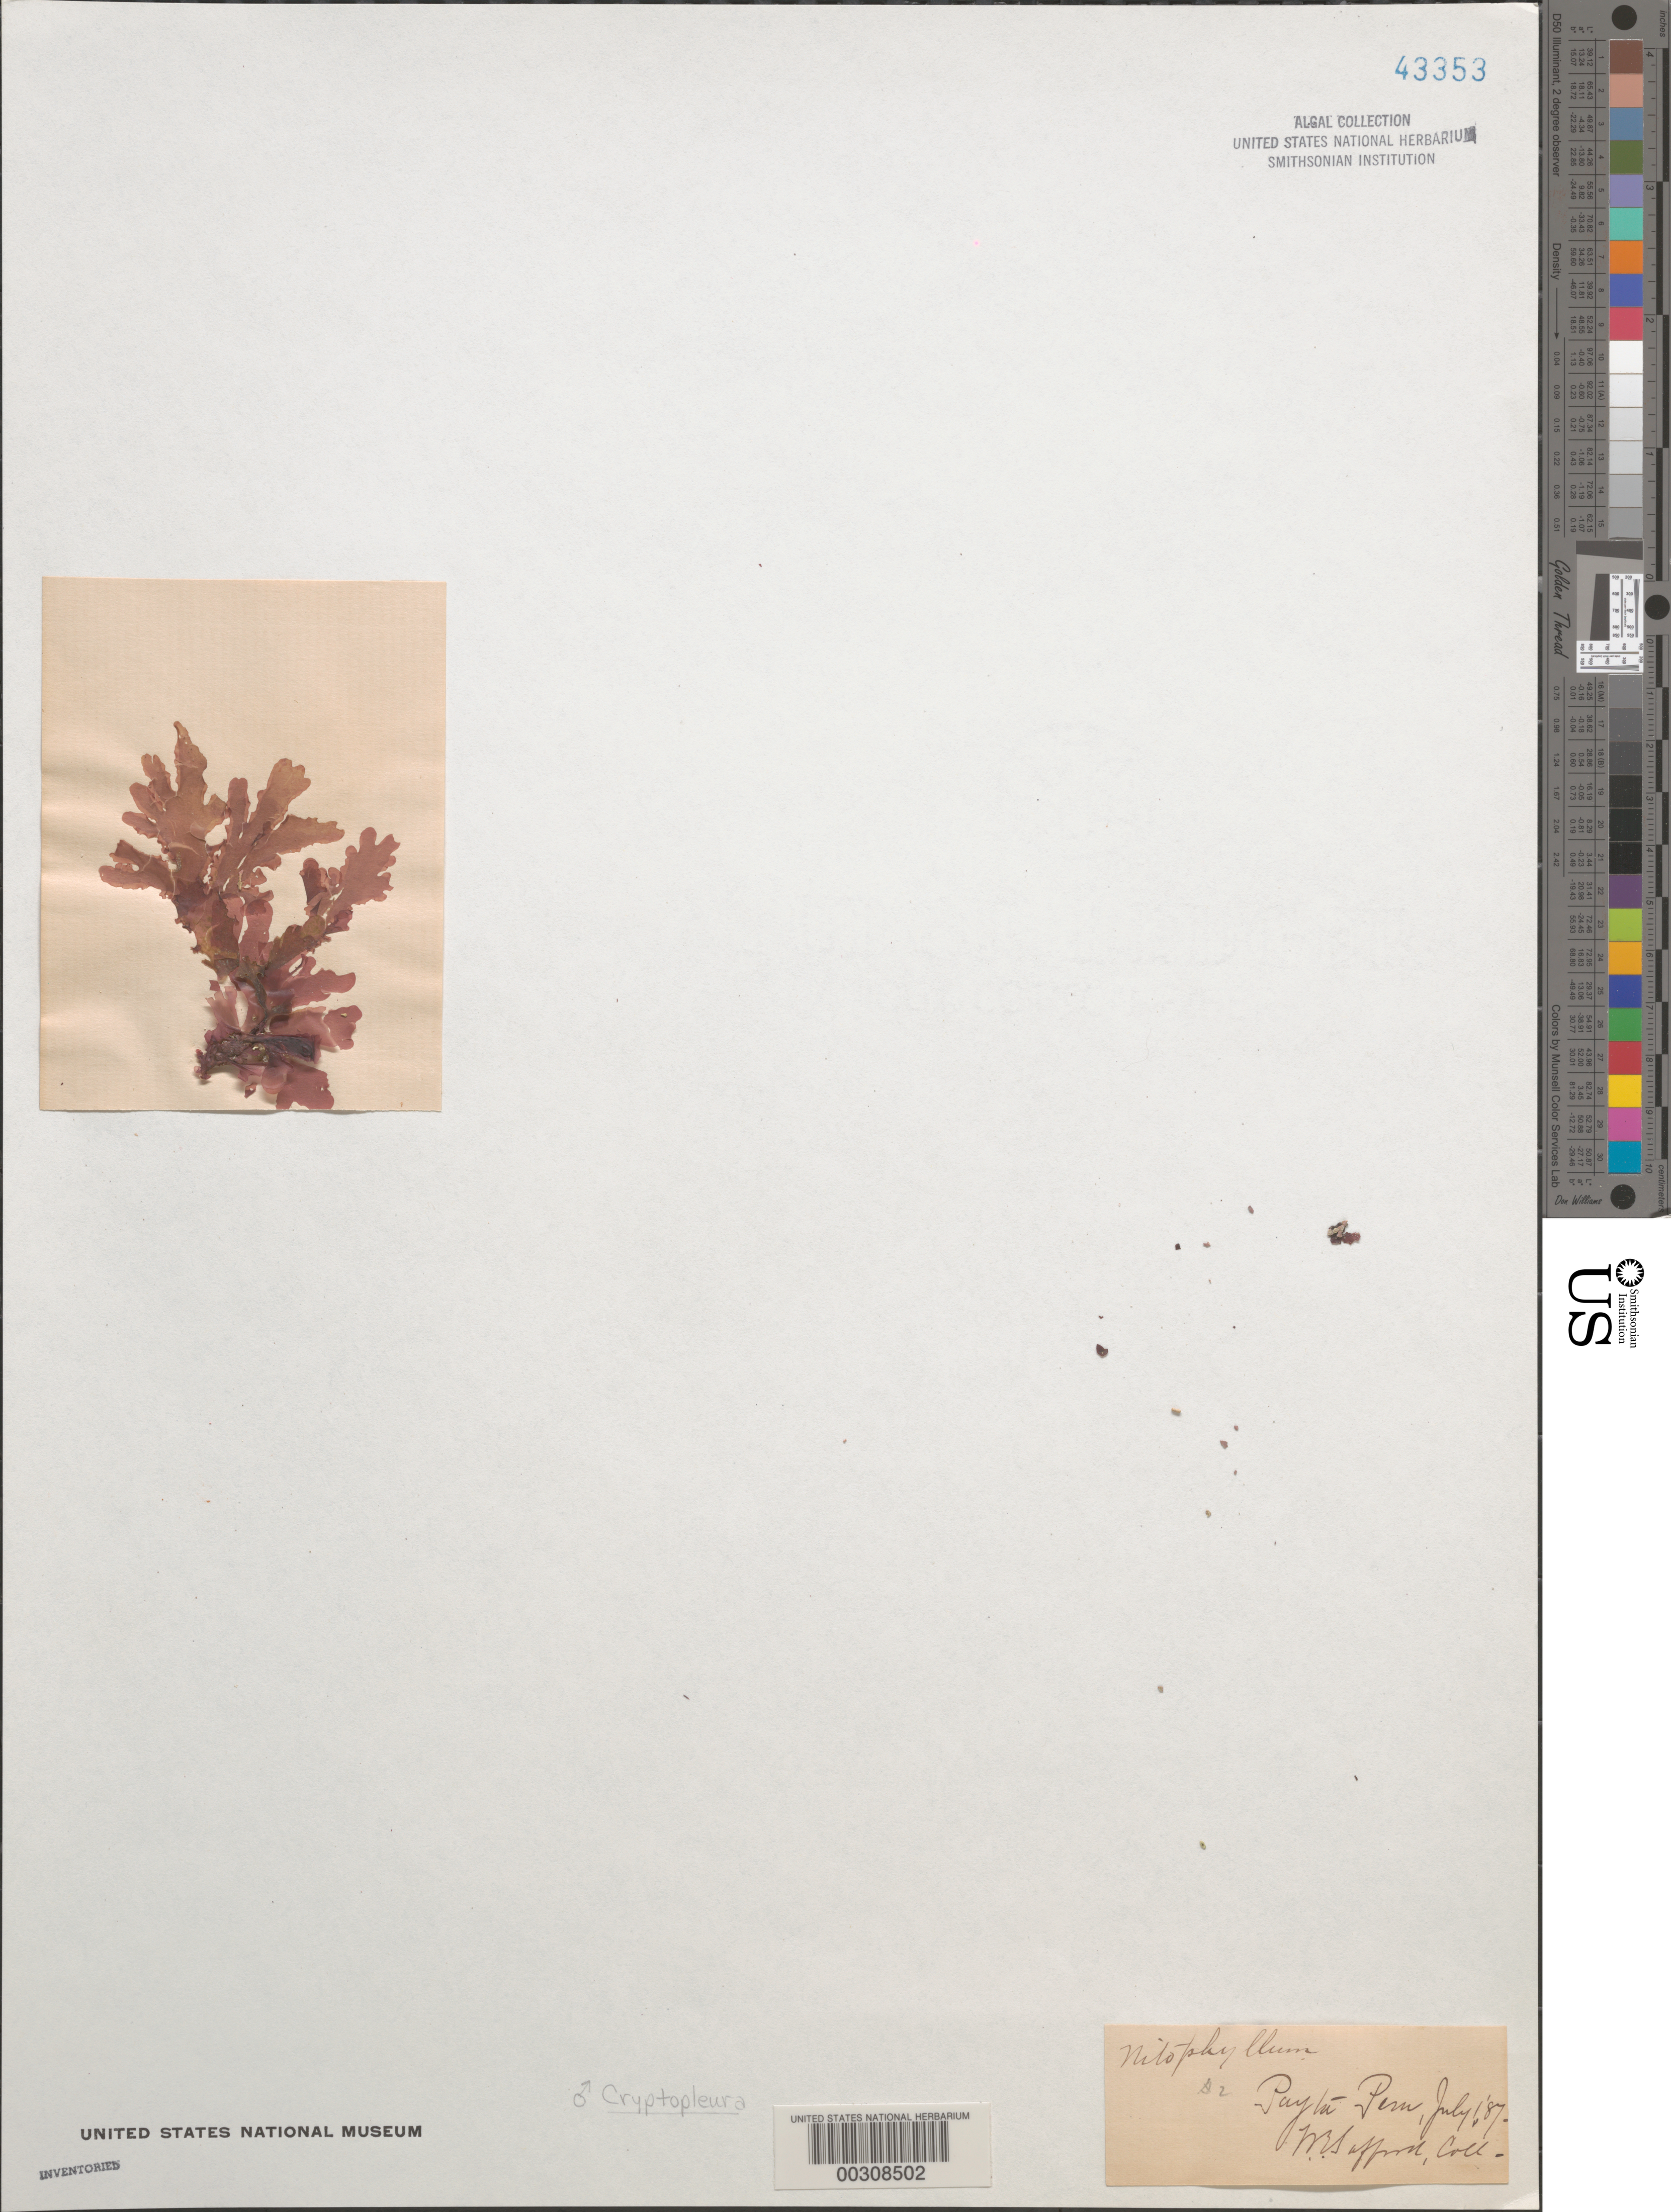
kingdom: Plantae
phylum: Rhodophyta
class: Florideophyceae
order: Ceramiales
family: Delesseriaceae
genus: Cryptopleura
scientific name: Cryptopleura sp.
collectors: W. E. Safford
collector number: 2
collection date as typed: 01 Jul 1887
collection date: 1887-07-01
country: Peru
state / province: Piura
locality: Paita (Payta)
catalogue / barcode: US 43353